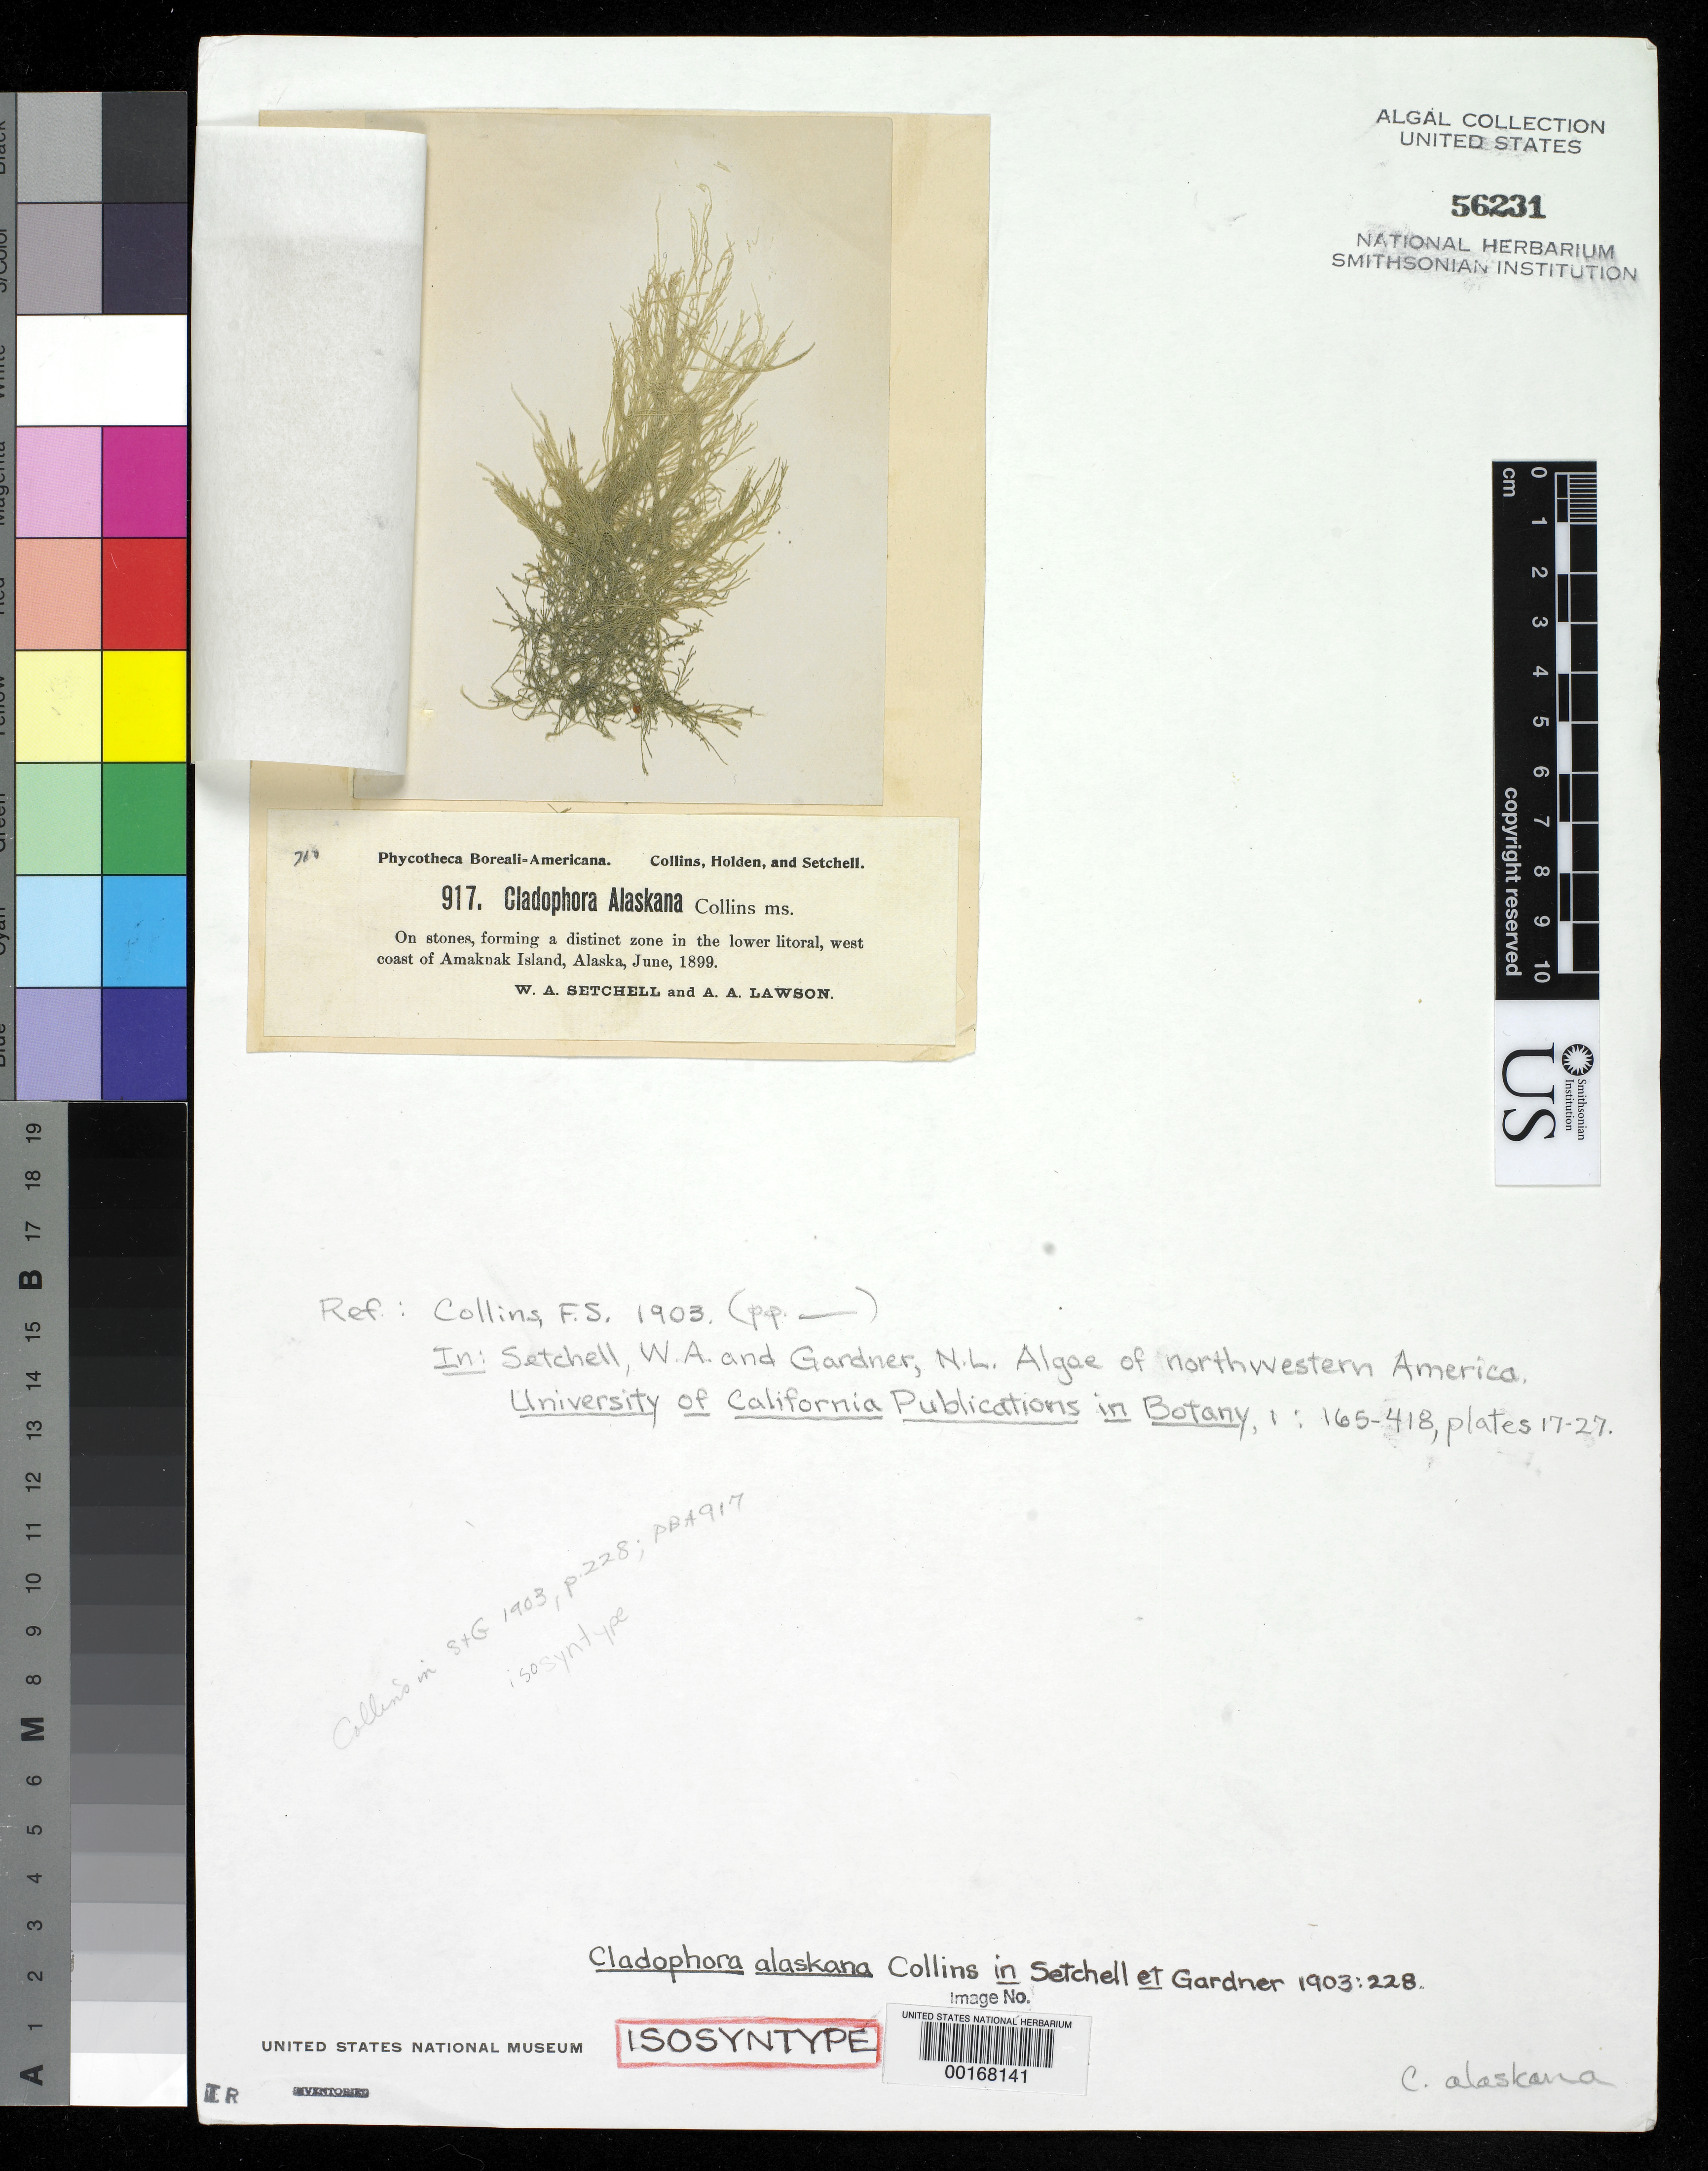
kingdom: Plantae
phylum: Chlorophyta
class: Ulvophyceae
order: Cladophorales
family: Cladophoraceae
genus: Cladophora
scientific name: Cladophora alaskana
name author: Collins in Setch. & N.L. Gardner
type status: Syntype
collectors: W. Setchell & A. A. Lawson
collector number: PB-A 917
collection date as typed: Jun 1899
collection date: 1899-06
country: United States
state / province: Alaska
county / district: Aleutian Islands Division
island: Unalaska Island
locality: Unalaska Bay, Amaknak Island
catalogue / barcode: US 56231